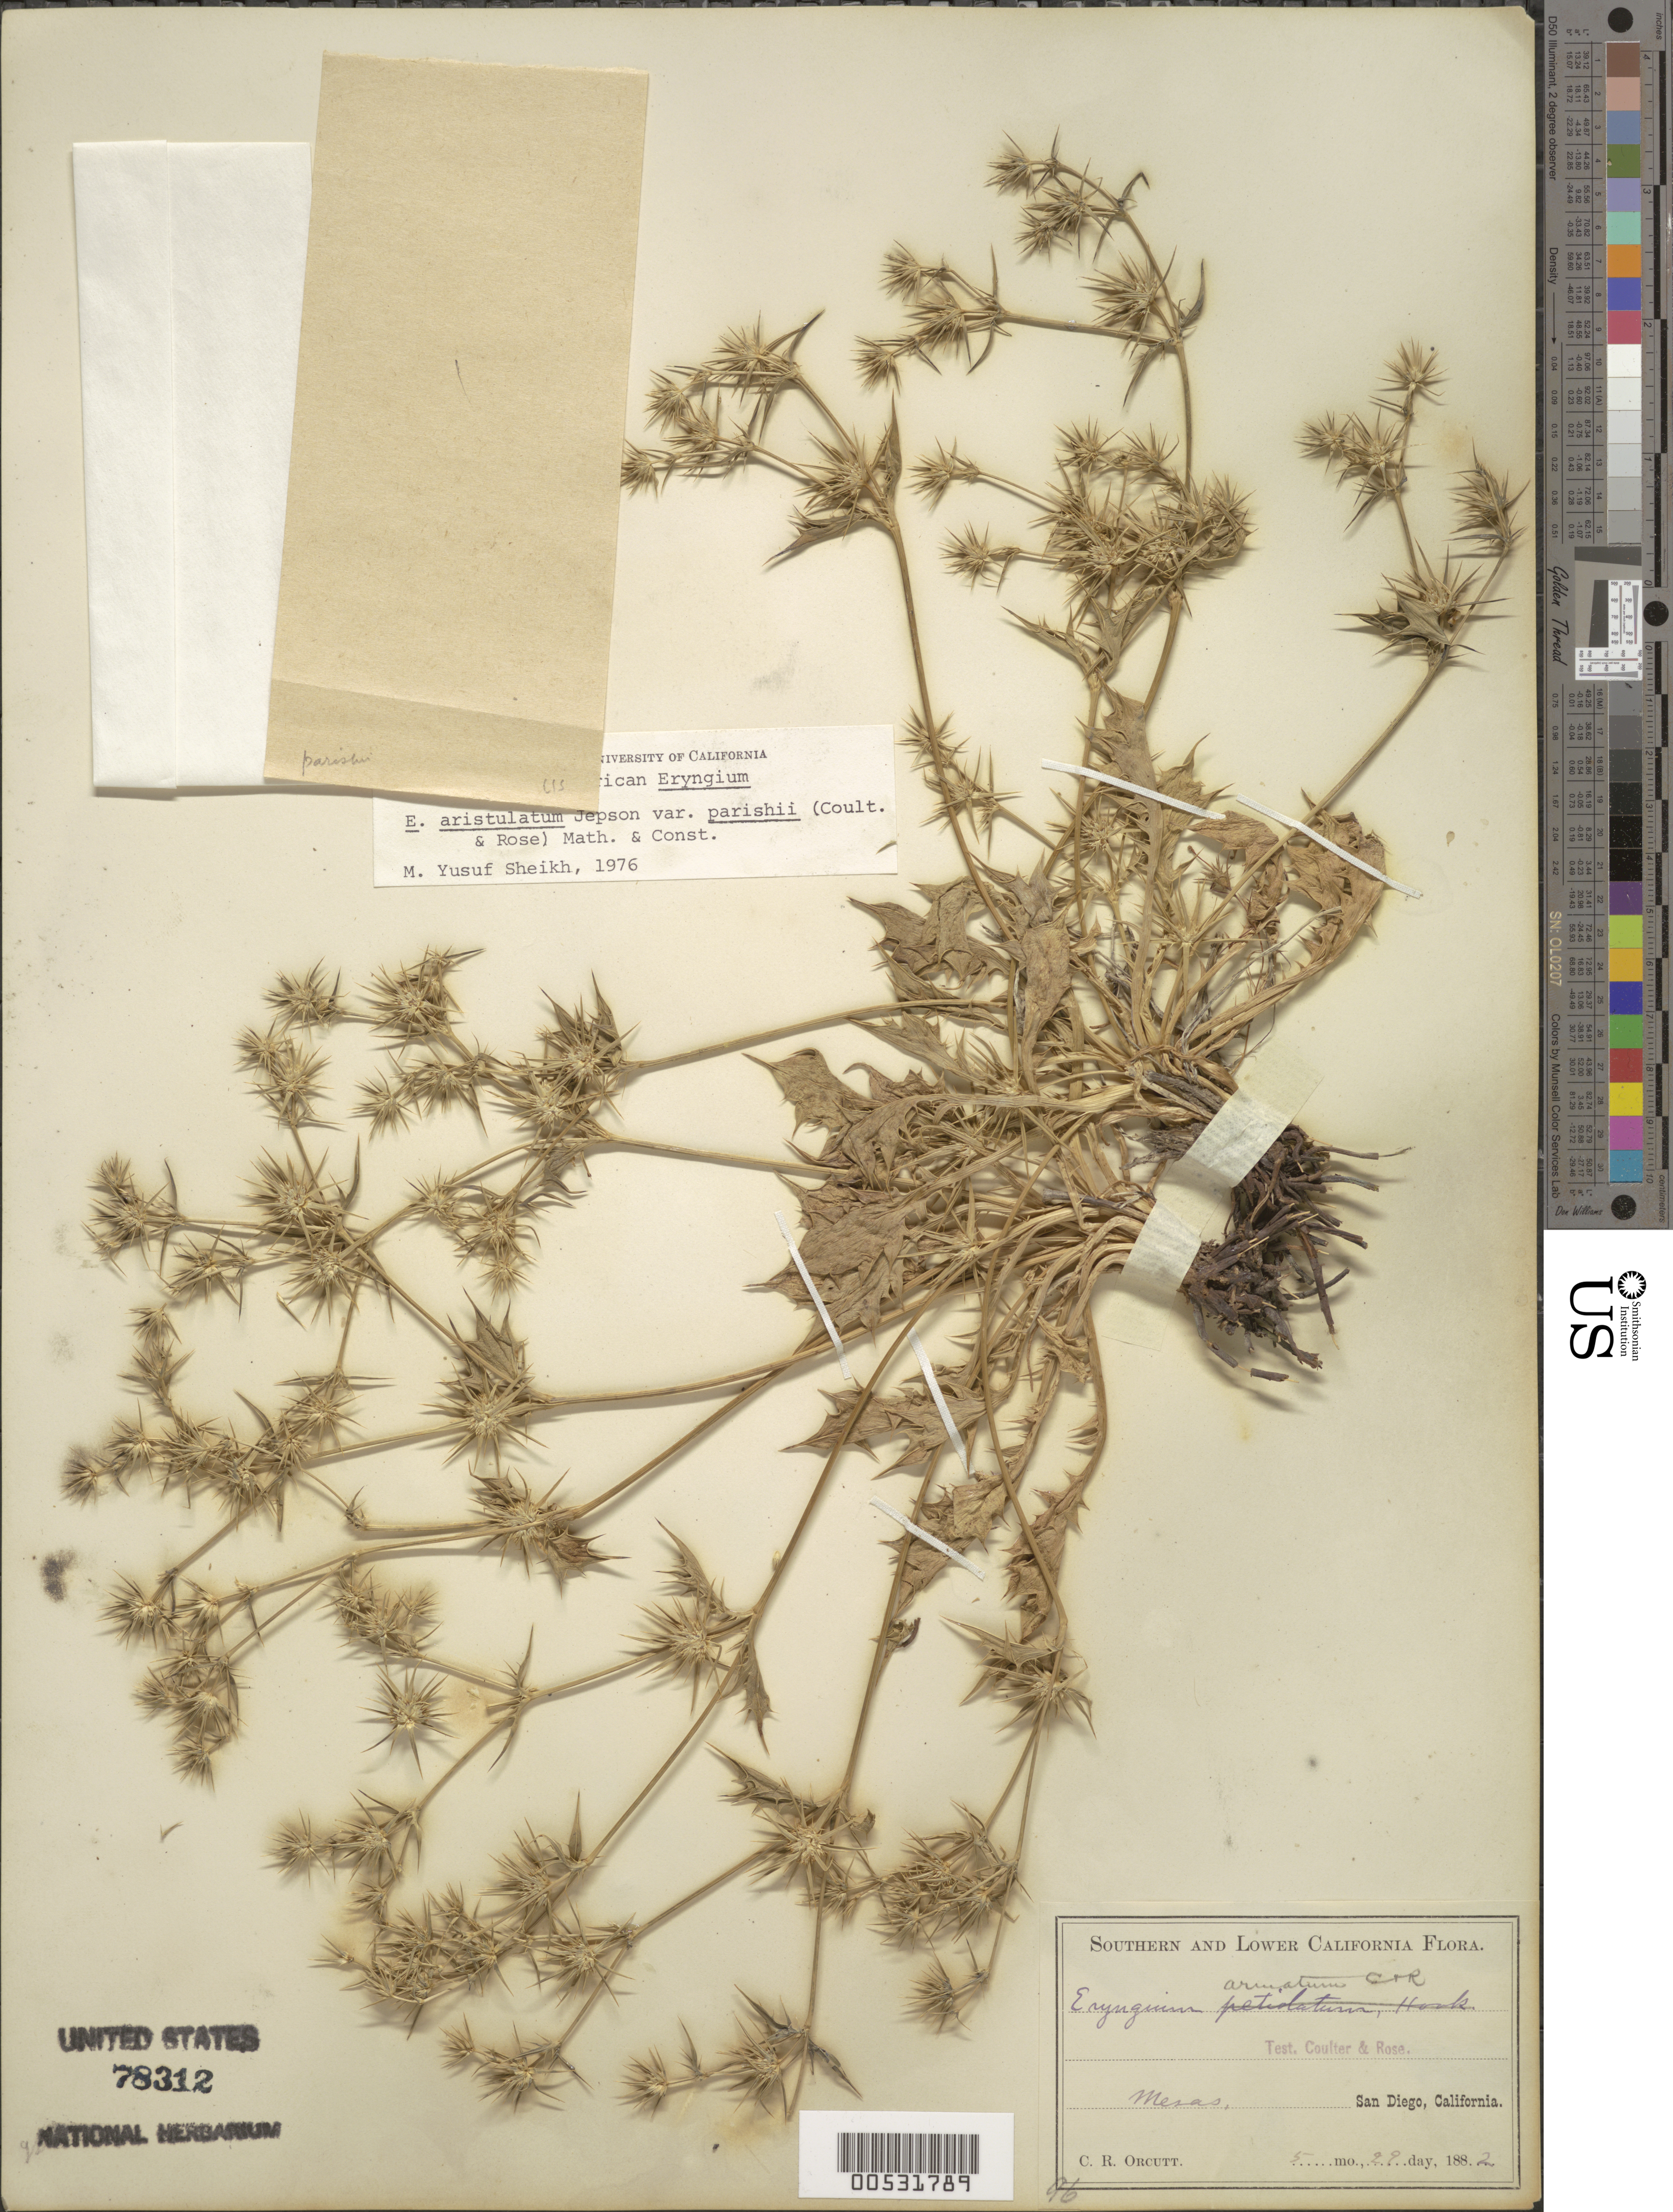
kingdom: Plantae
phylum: Tracheophyta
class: Magnoliopsida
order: Apiales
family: Apiaceae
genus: Eryngium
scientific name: Eryngium aristulatum var. parishii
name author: Jeps.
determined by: Sheikh, M. Y.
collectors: C. R. Orcutt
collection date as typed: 29 May 1882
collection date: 1882-05-29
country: United States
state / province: California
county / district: San Diego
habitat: Mesas.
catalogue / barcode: US 78312